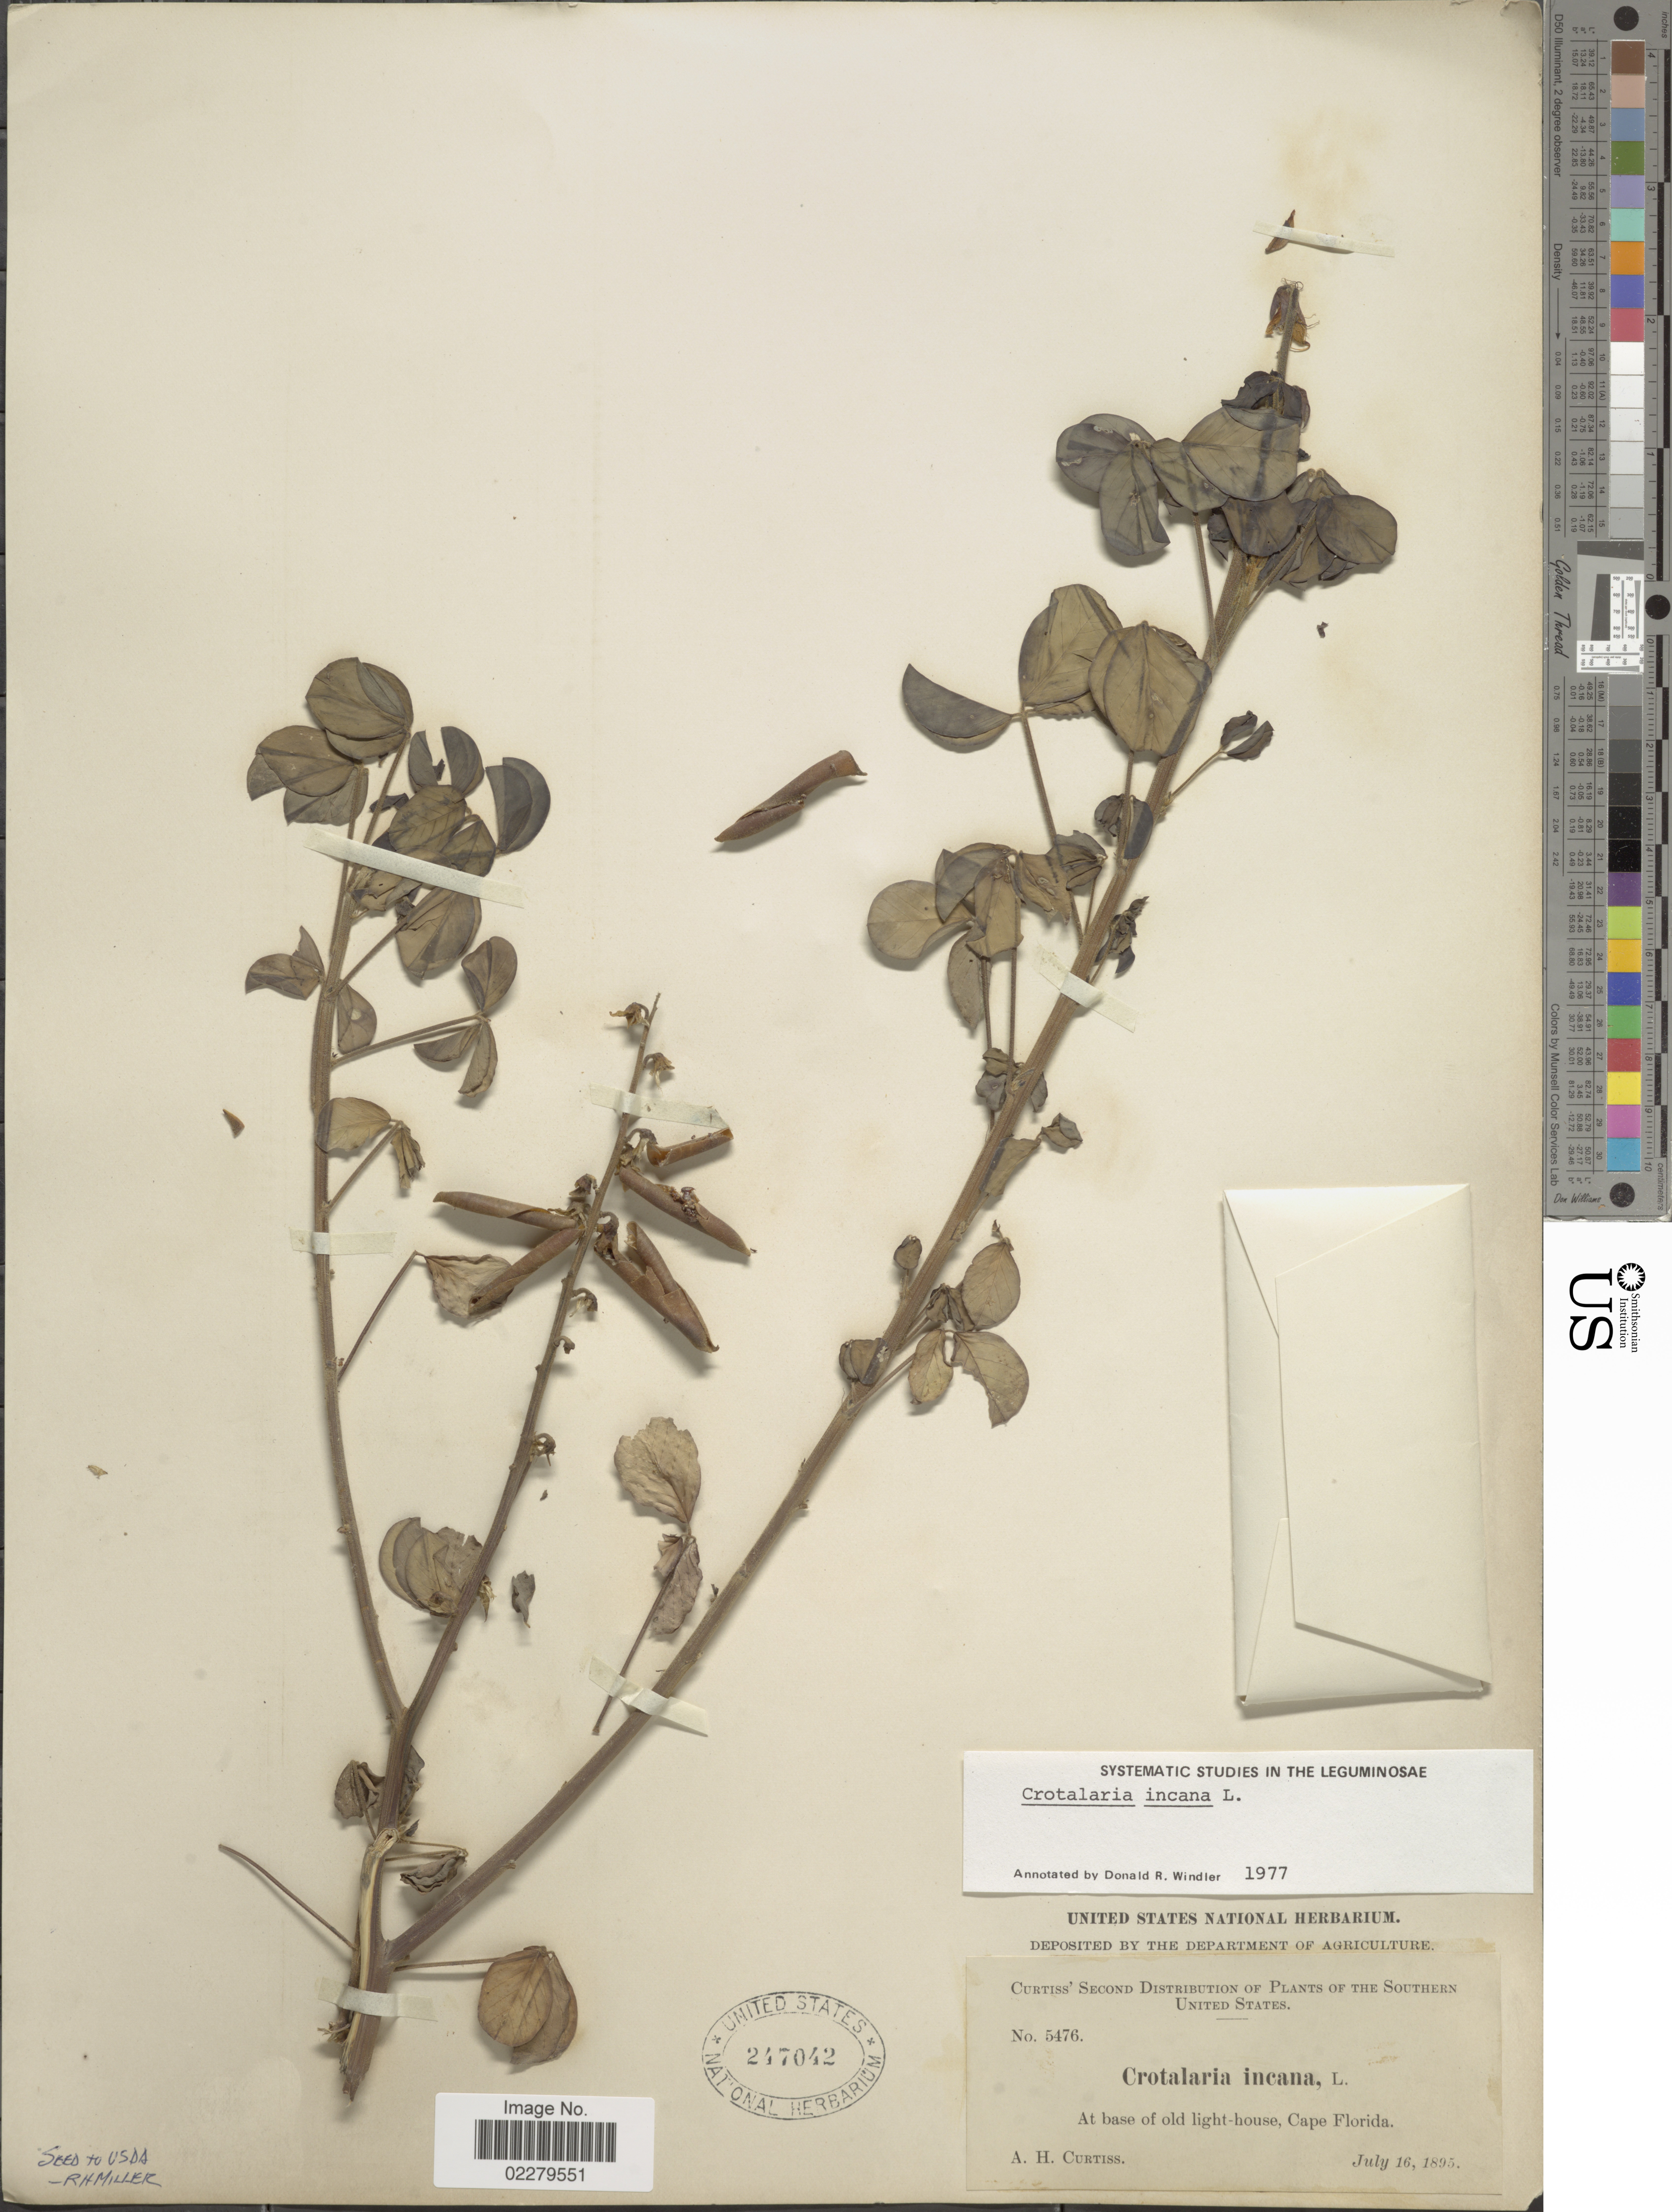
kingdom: Plantae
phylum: Tracheophyta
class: Magnoliopsida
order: Fabales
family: Fabaceae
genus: Crotalaria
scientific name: Crotalaria incana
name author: L.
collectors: A. H. Curtiss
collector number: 5476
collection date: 1895-07-16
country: United States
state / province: Florida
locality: At base of old Light-house, Cape Florida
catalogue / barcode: US 247042